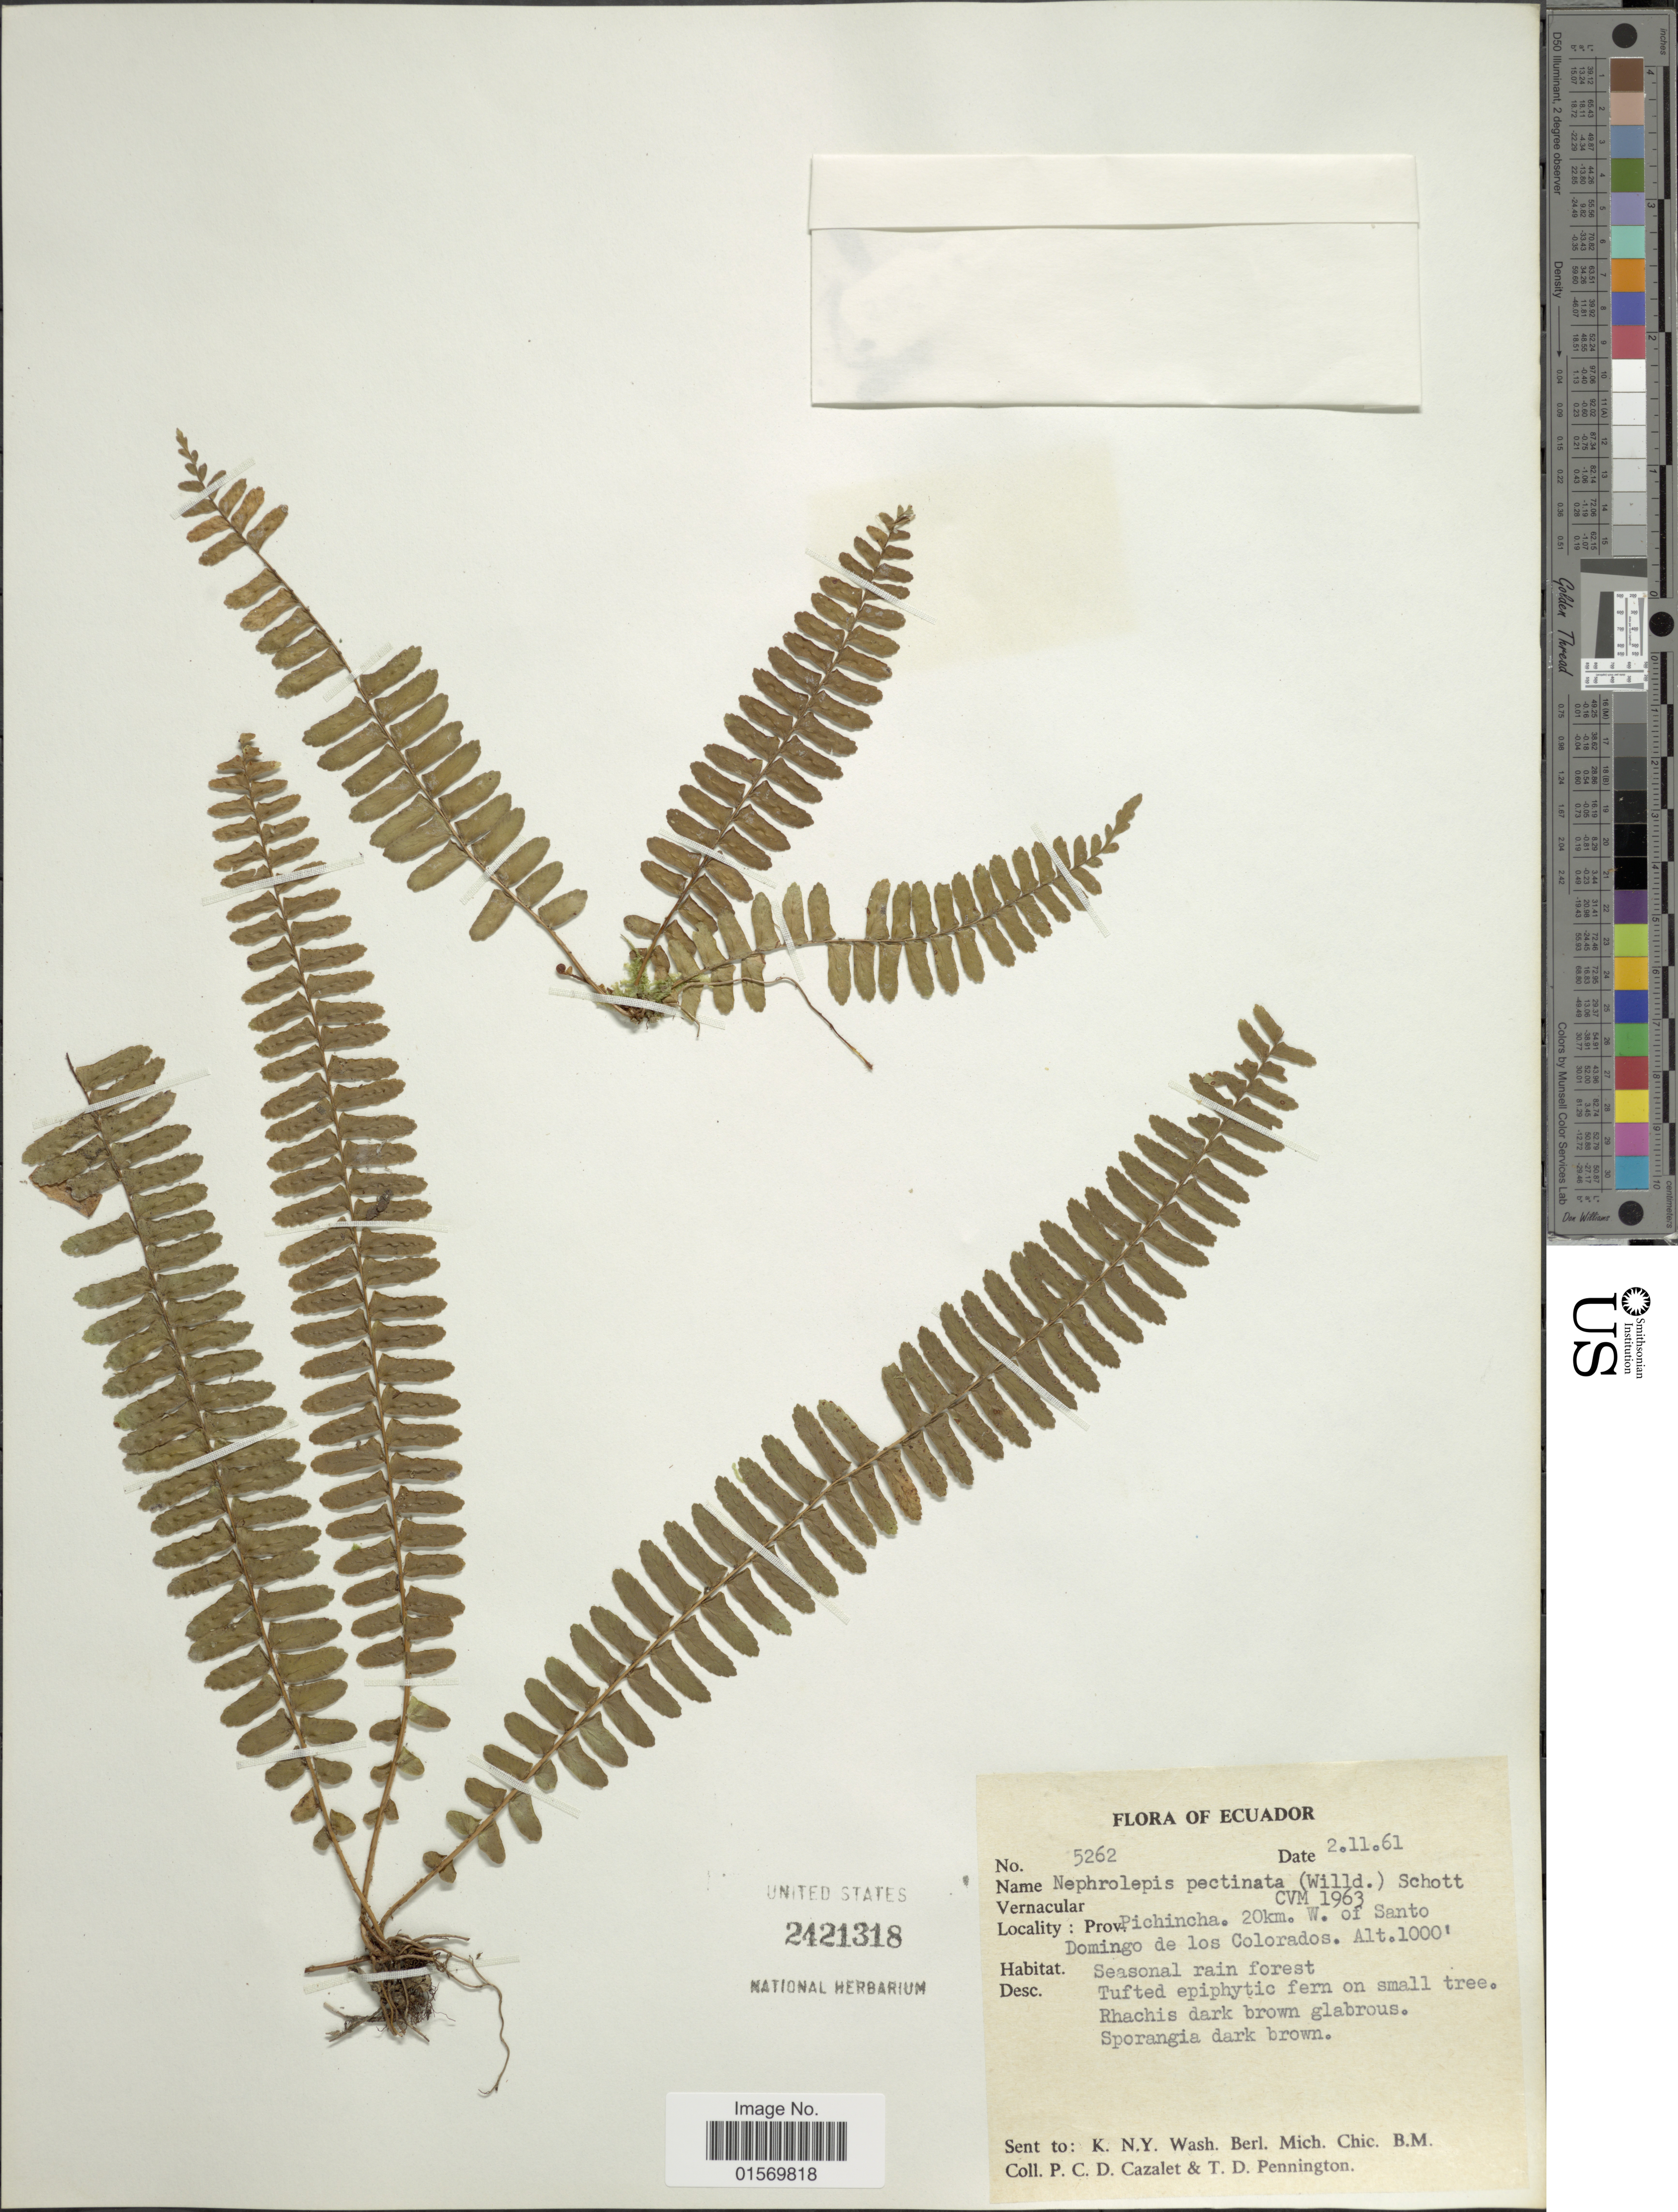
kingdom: Plantae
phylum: Tracheophyta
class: Polypodiopsida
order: Polypodiales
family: Nephrolepidaceae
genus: Nephrolepis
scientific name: Nephrolepis pectinata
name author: (Willd.) Schott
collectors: P. C. D. Cazalet & T. D. Pennington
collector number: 5262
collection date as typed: Transcribed d/m/y: 2/11/61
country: Ecuador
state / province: Pichincha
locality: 20 km. W. of Santo Domingo de los Colorados.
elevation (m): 305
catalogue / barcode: US 2421318